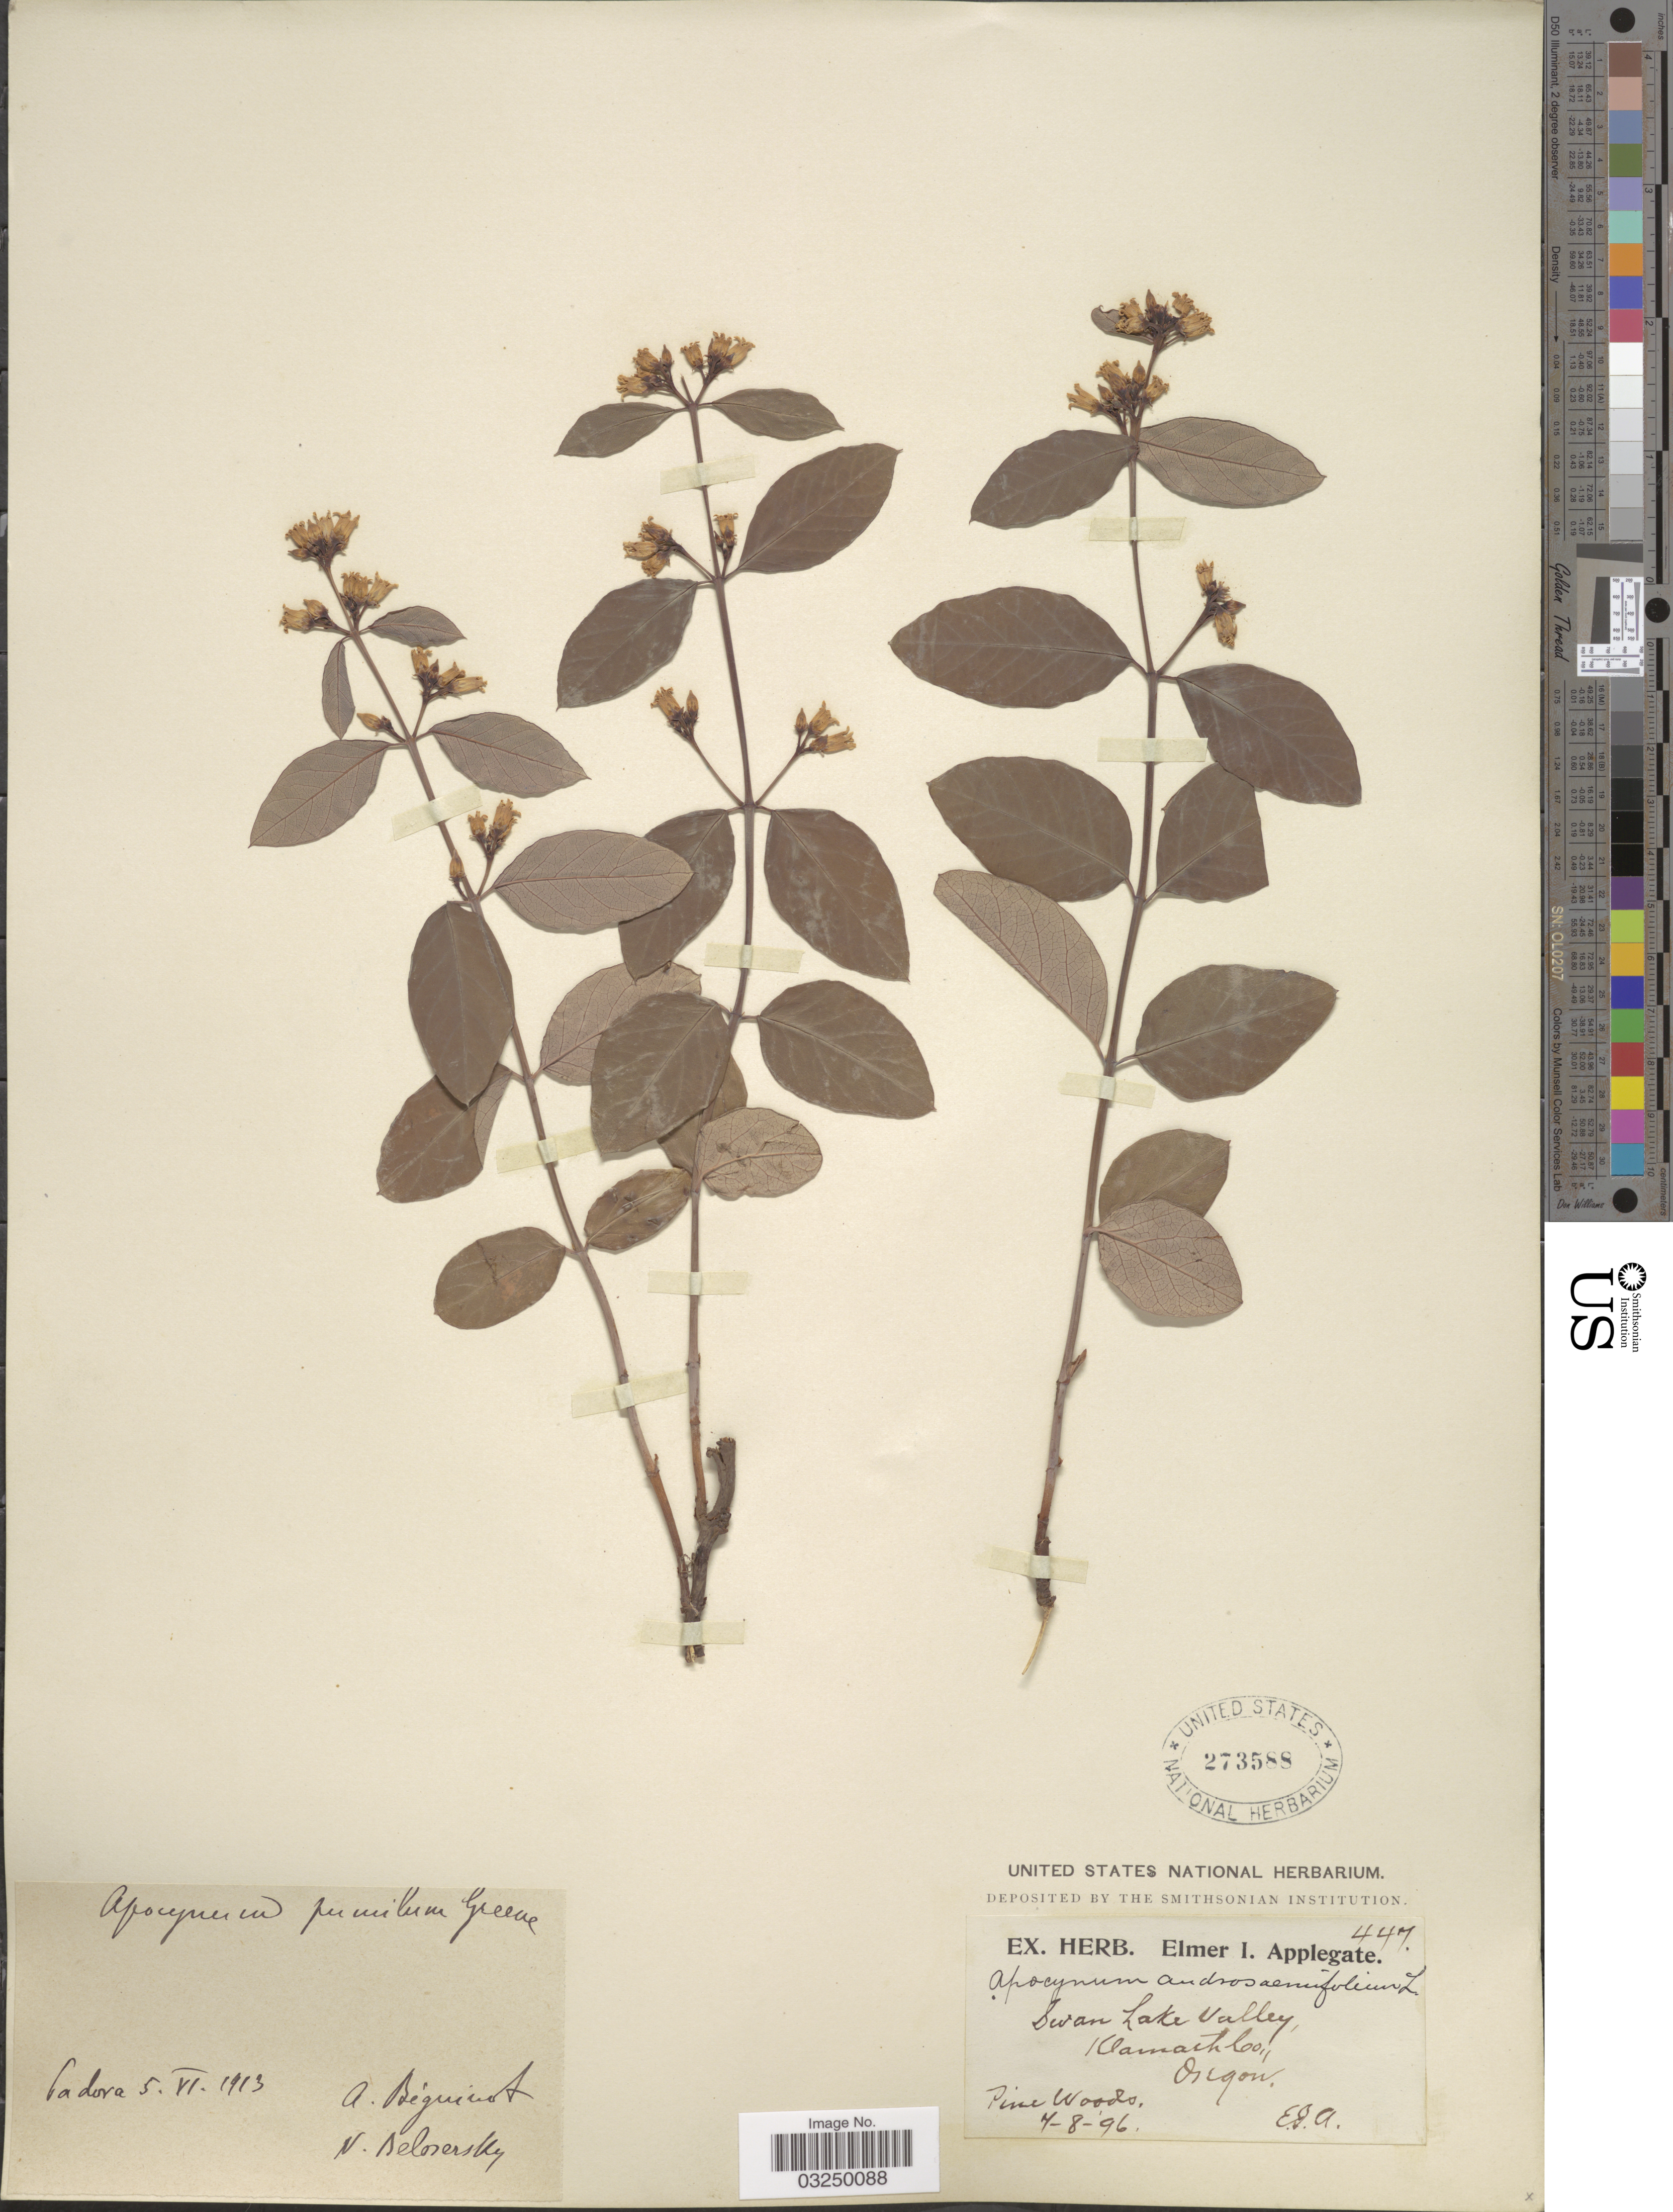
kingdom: Plantae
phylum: Tracheophyta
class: Magnoliopsida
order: Gentianales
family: Apocynaceae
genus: Apocynum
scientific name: Apocynum pumilum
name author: (A. Gray) Greene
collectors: E. I. Applegate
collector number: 447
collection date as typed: Transcribed d/m/y: 8/7/96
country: United States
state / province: Oregon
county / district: Klamath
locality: Swan Lake Valley, Klamath Co.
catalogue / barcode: US 273588